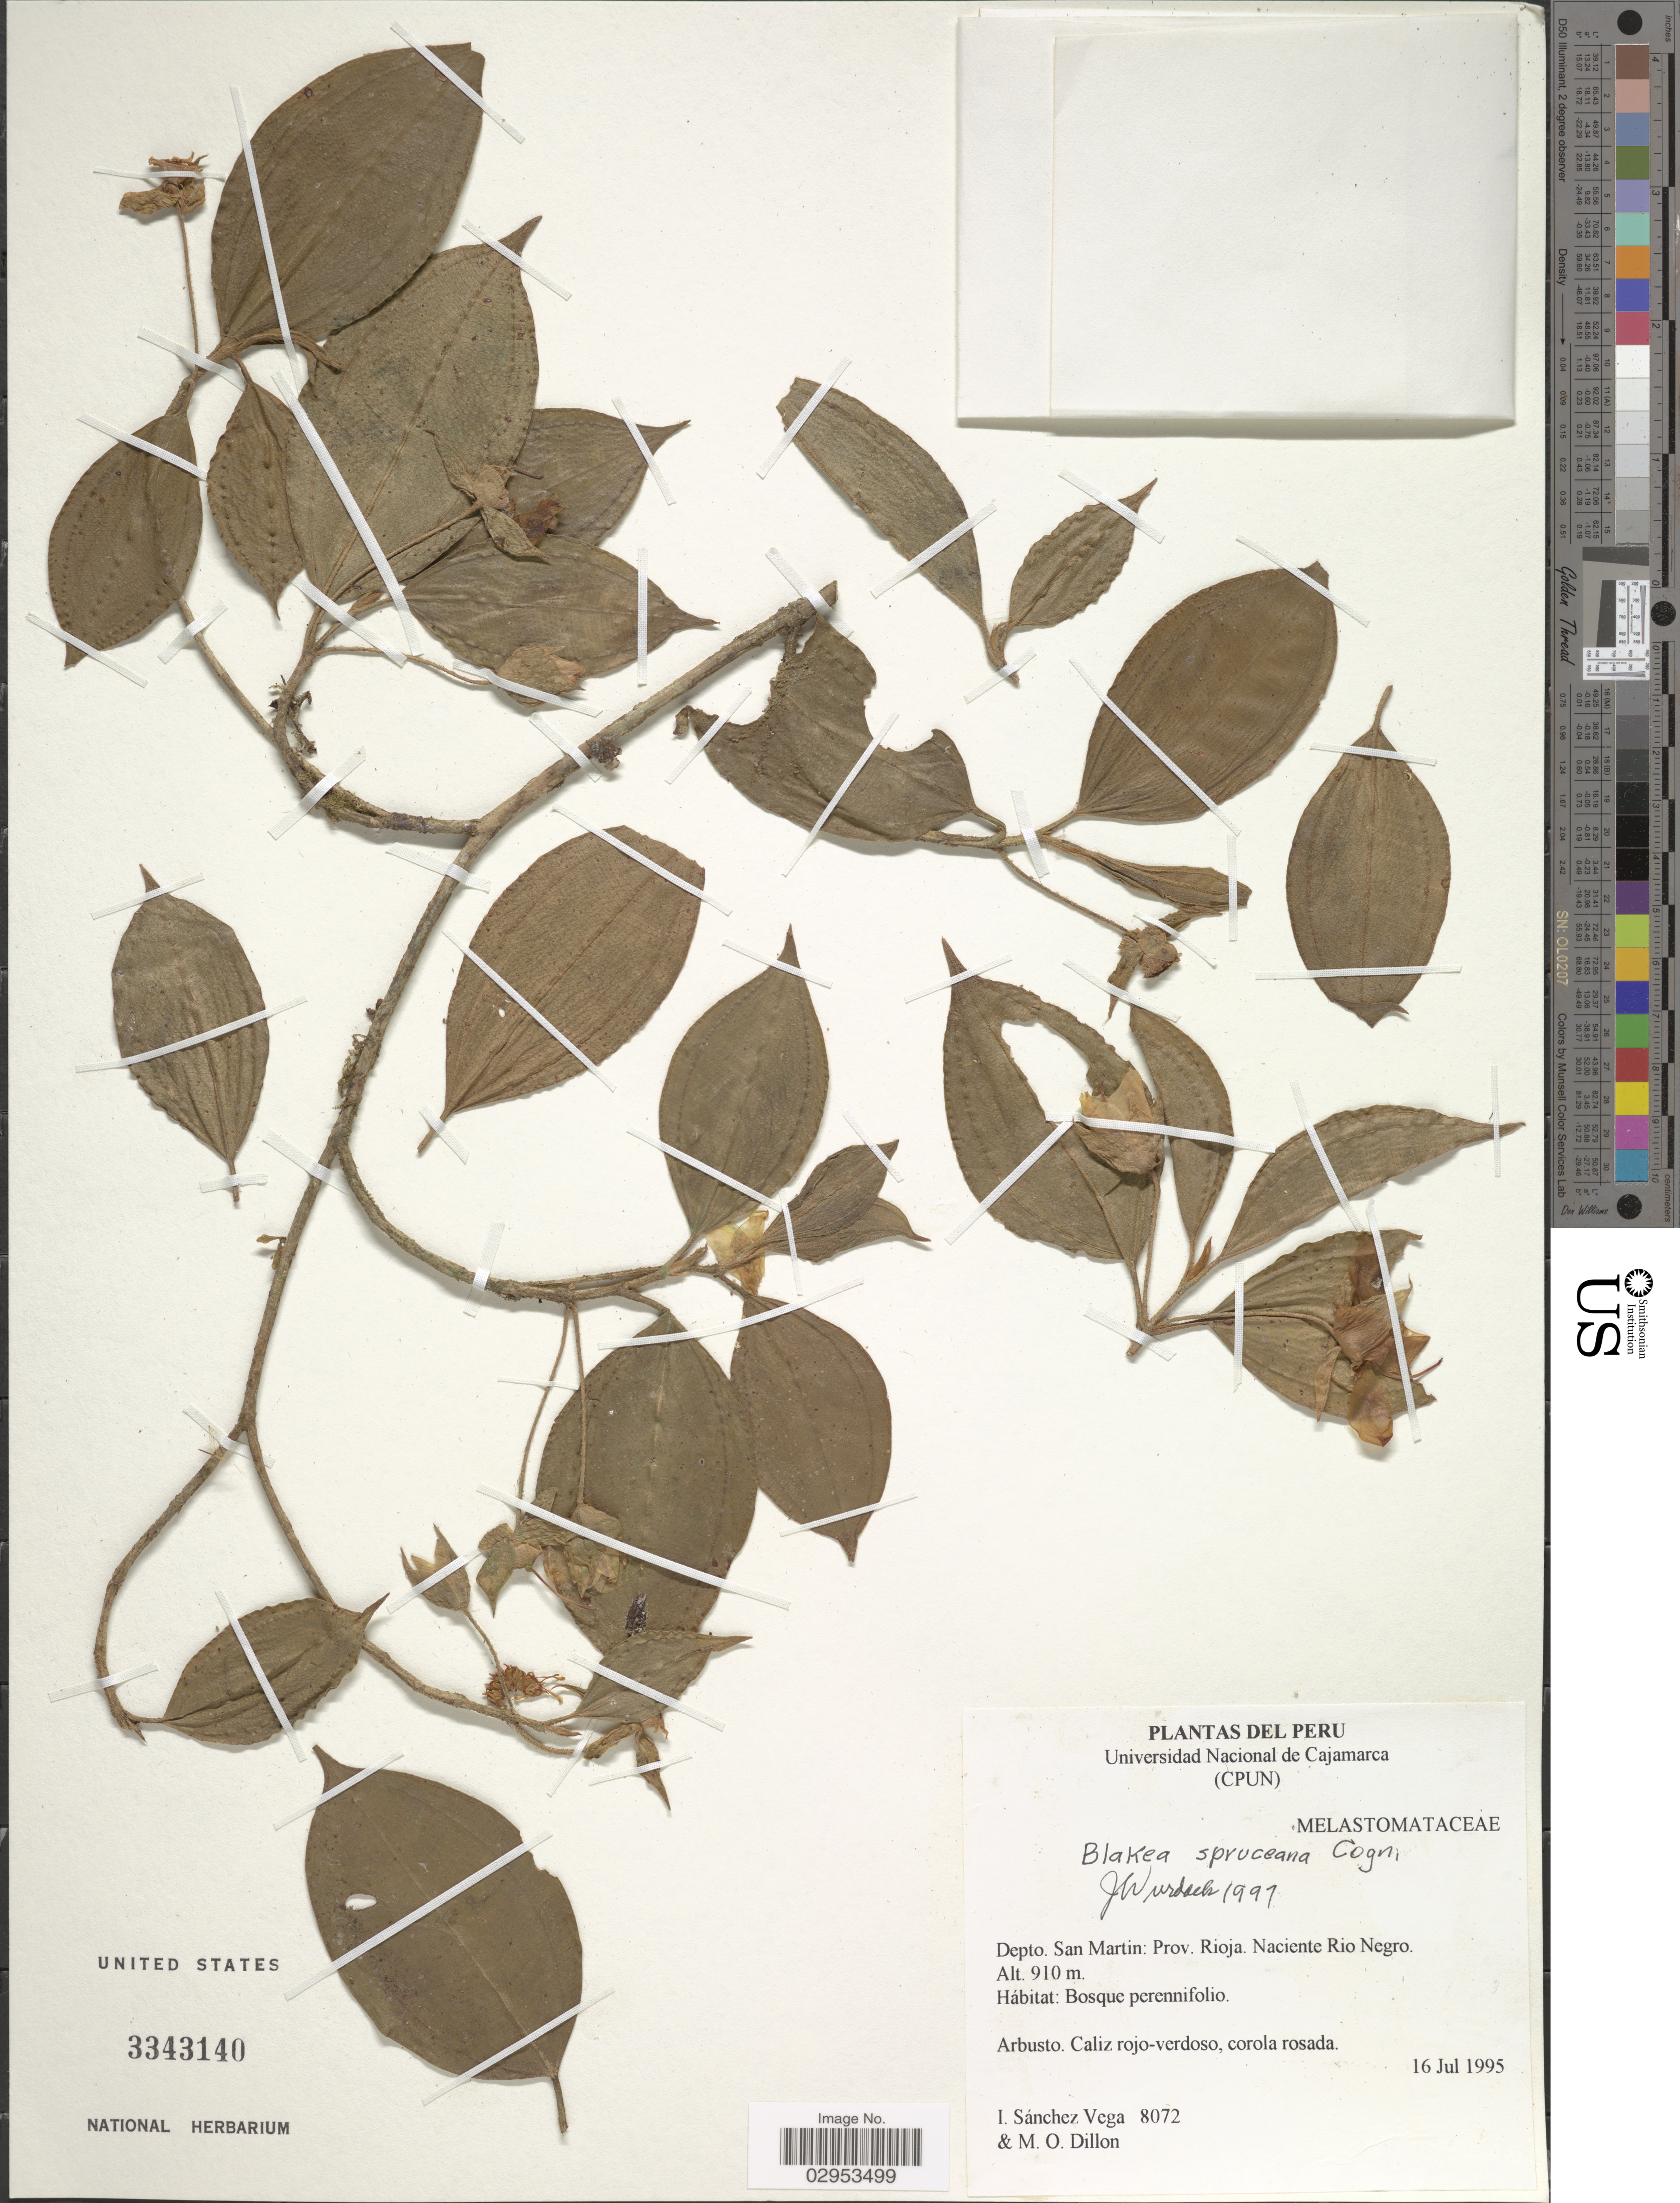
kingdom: Plantae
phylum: Tracheophyta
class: Magnoliopsida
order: Myrtales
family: Melastomataceae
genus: Blakea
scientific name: Blakea spruceana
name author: Cogn.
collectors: I. Sánchez Vega & M. O. Dillon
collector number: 8072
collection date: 1995-07-16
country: Peru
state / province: San Martín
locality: Depto. San Martin: Prov. Rioja. Naciente Rio Negro.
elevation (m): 910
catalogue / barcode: US 3343140